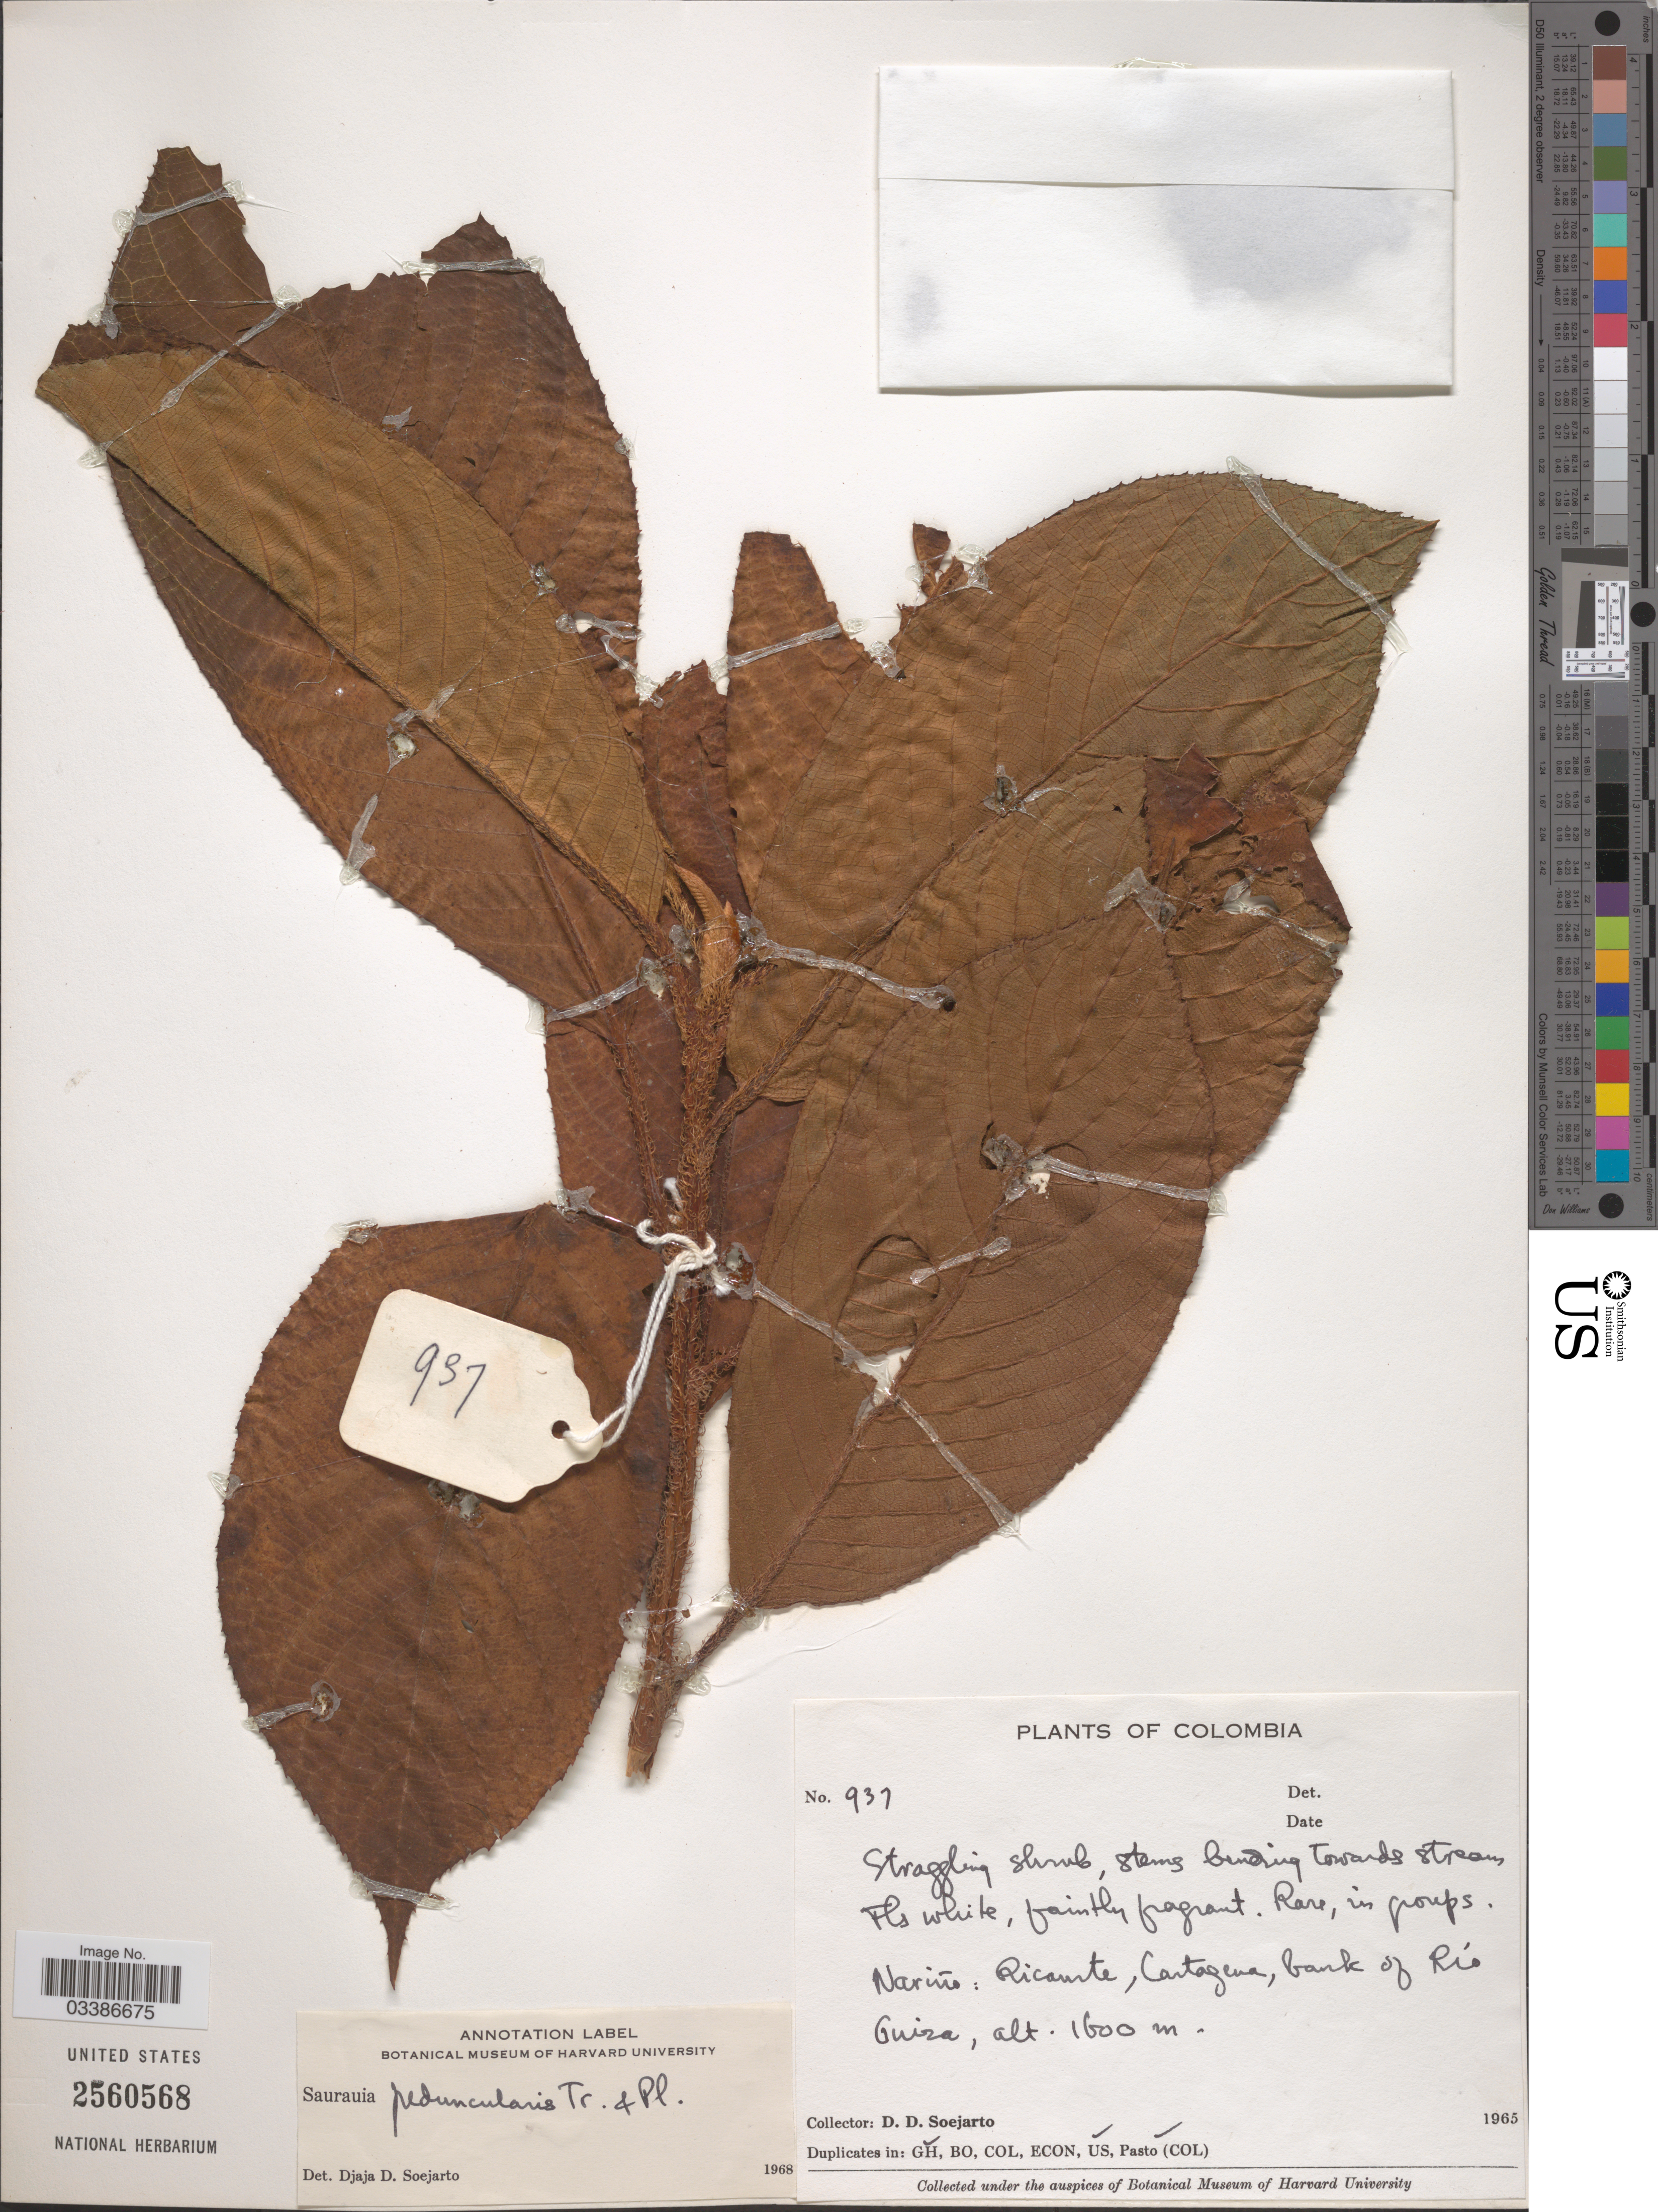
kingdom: Plantae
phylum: Tracheophyta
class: Magnoliopsida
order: Ericales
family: Actinidiaceae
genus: Saurauia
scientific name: Saurauia peduncularis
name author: Triana & Planch.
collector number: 937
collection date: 1965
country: Colombia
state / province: Nariño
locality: Ricaurte, Cartagena, bank of Río Guiza.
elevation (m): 1600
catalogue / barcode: US 2560568